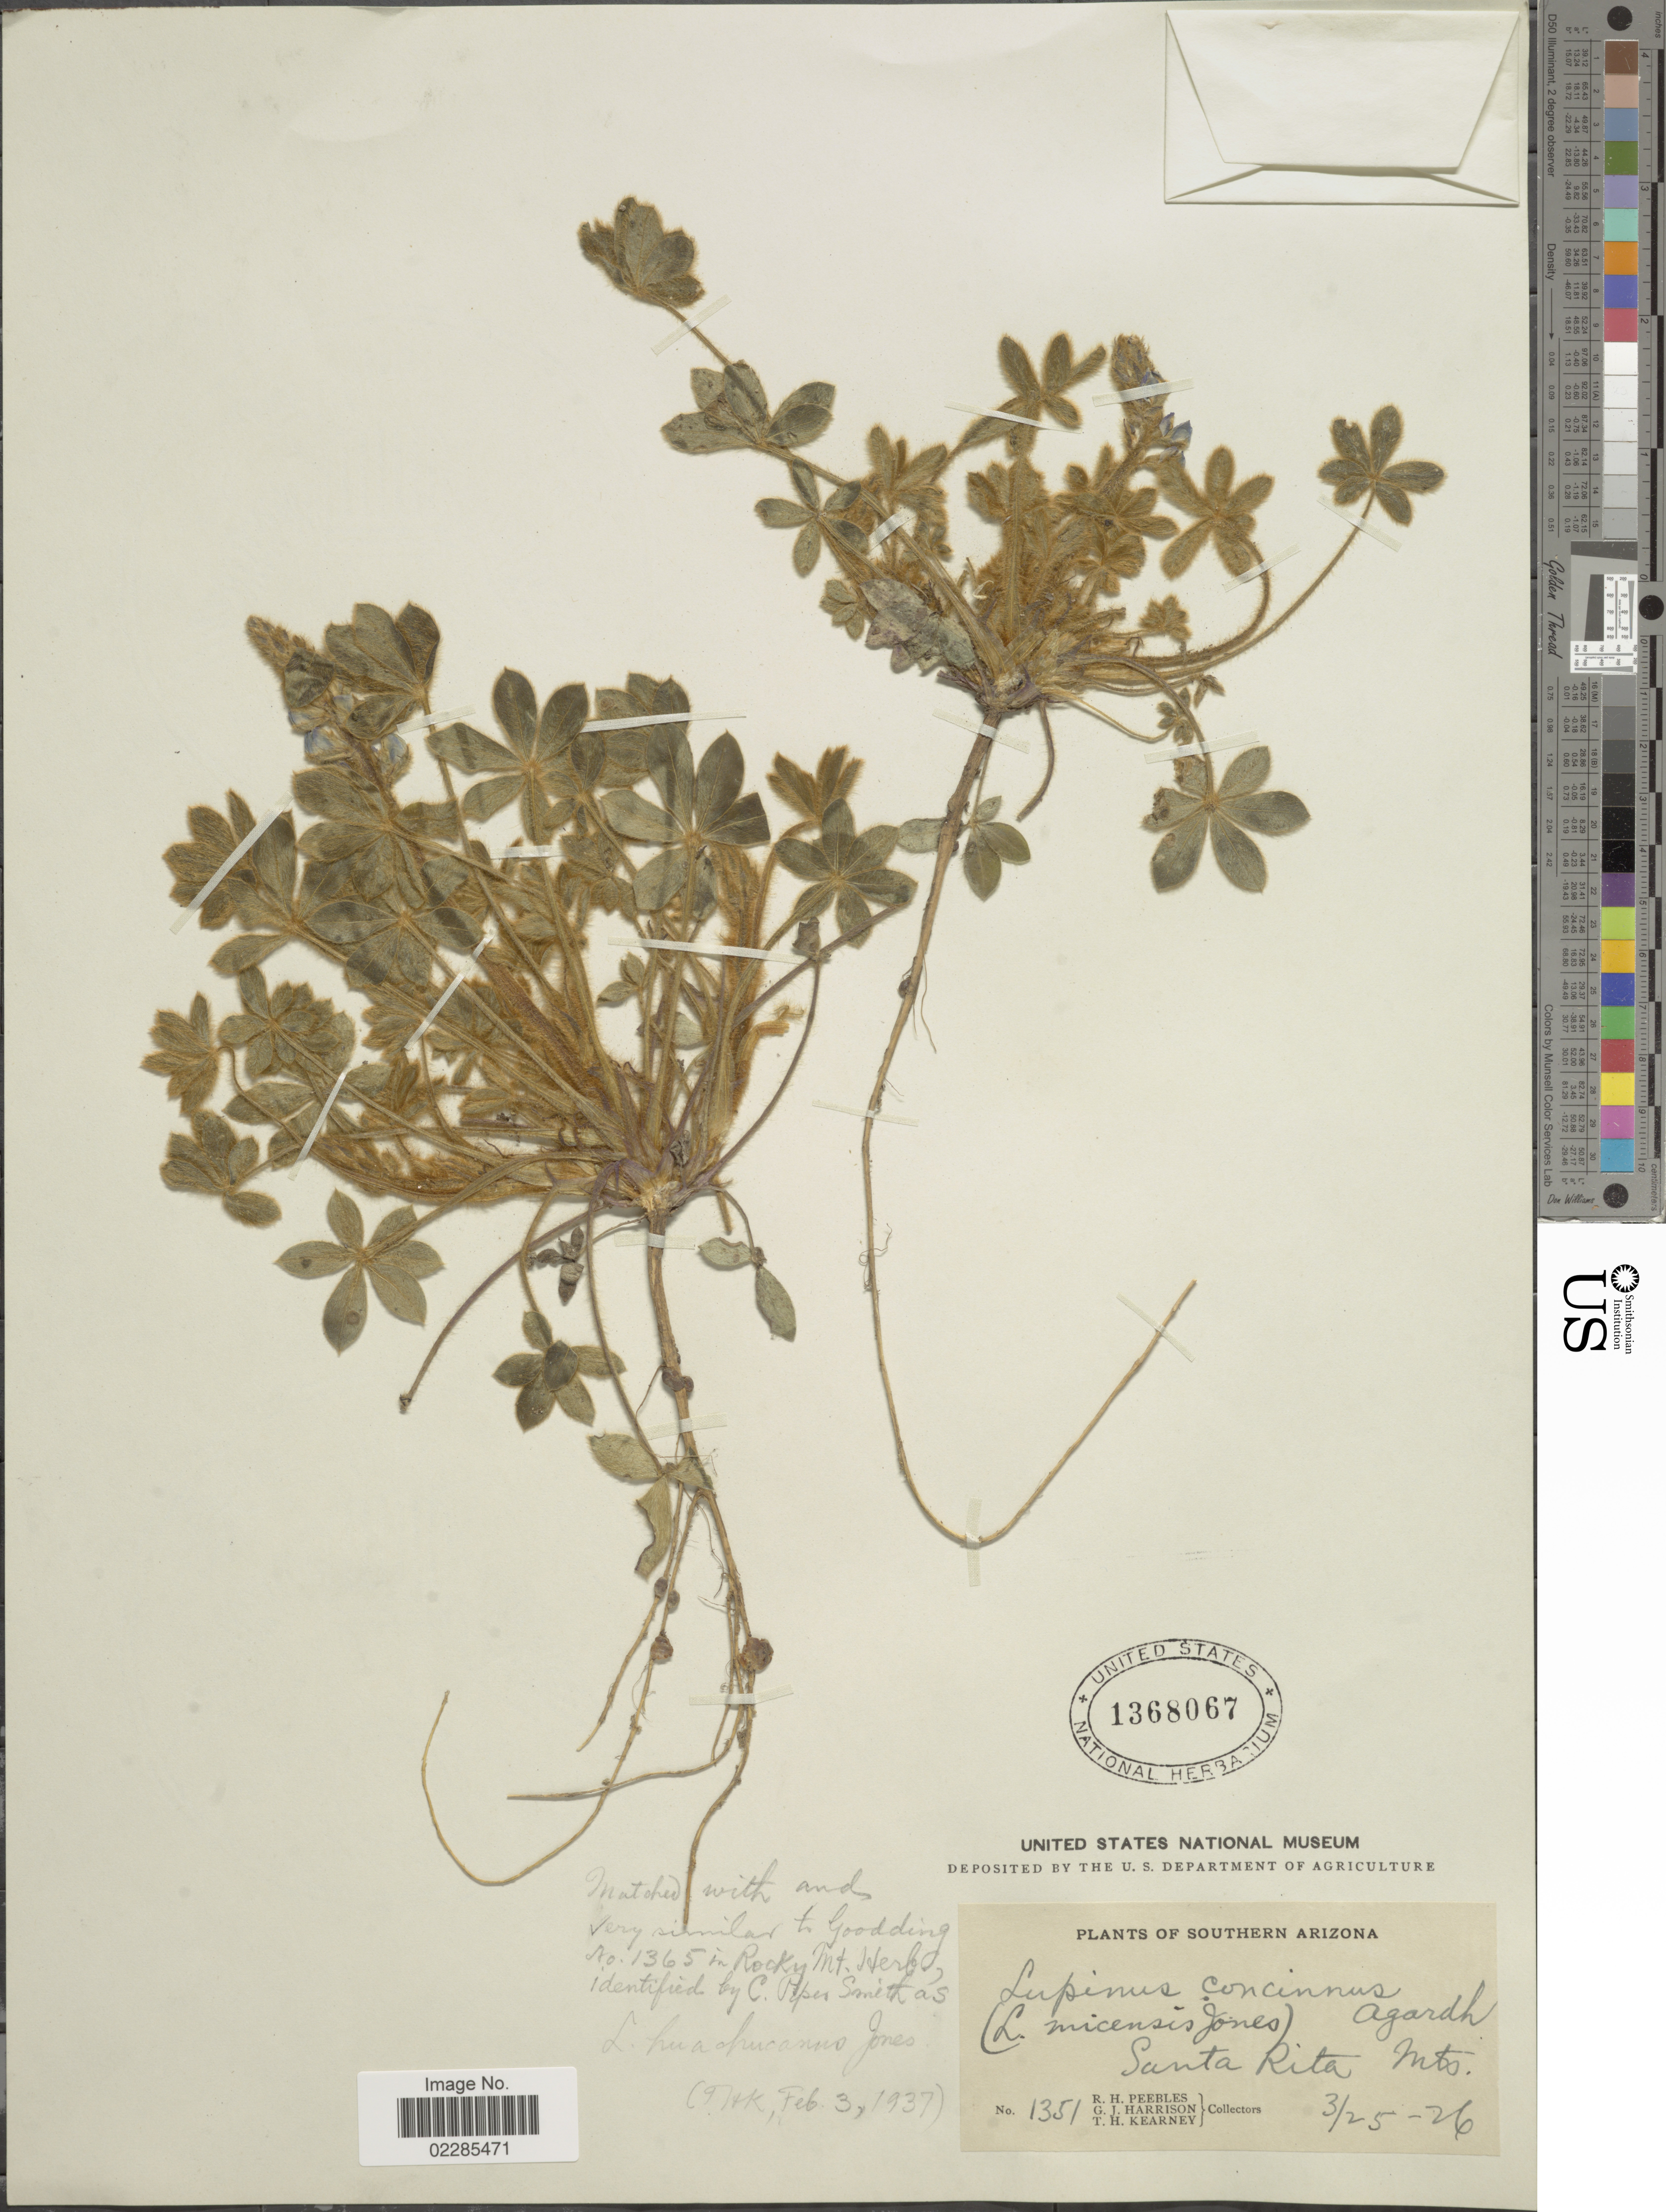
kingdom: Plantae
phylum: Tracheophyta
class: Magnoliopsida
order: Fabales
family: Fabaceae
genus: Lupinus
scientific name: Lupinus huachucanus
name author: M.E. Jones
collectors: R. H. Peebles, G. J. Harrison & T. H. Kearney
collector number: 1351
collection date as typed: Transcribed d/m/y: 25/3/26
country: United States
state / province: Arizona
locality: Southern Arizona, Santa Rita Mts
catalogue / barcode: US 1368067